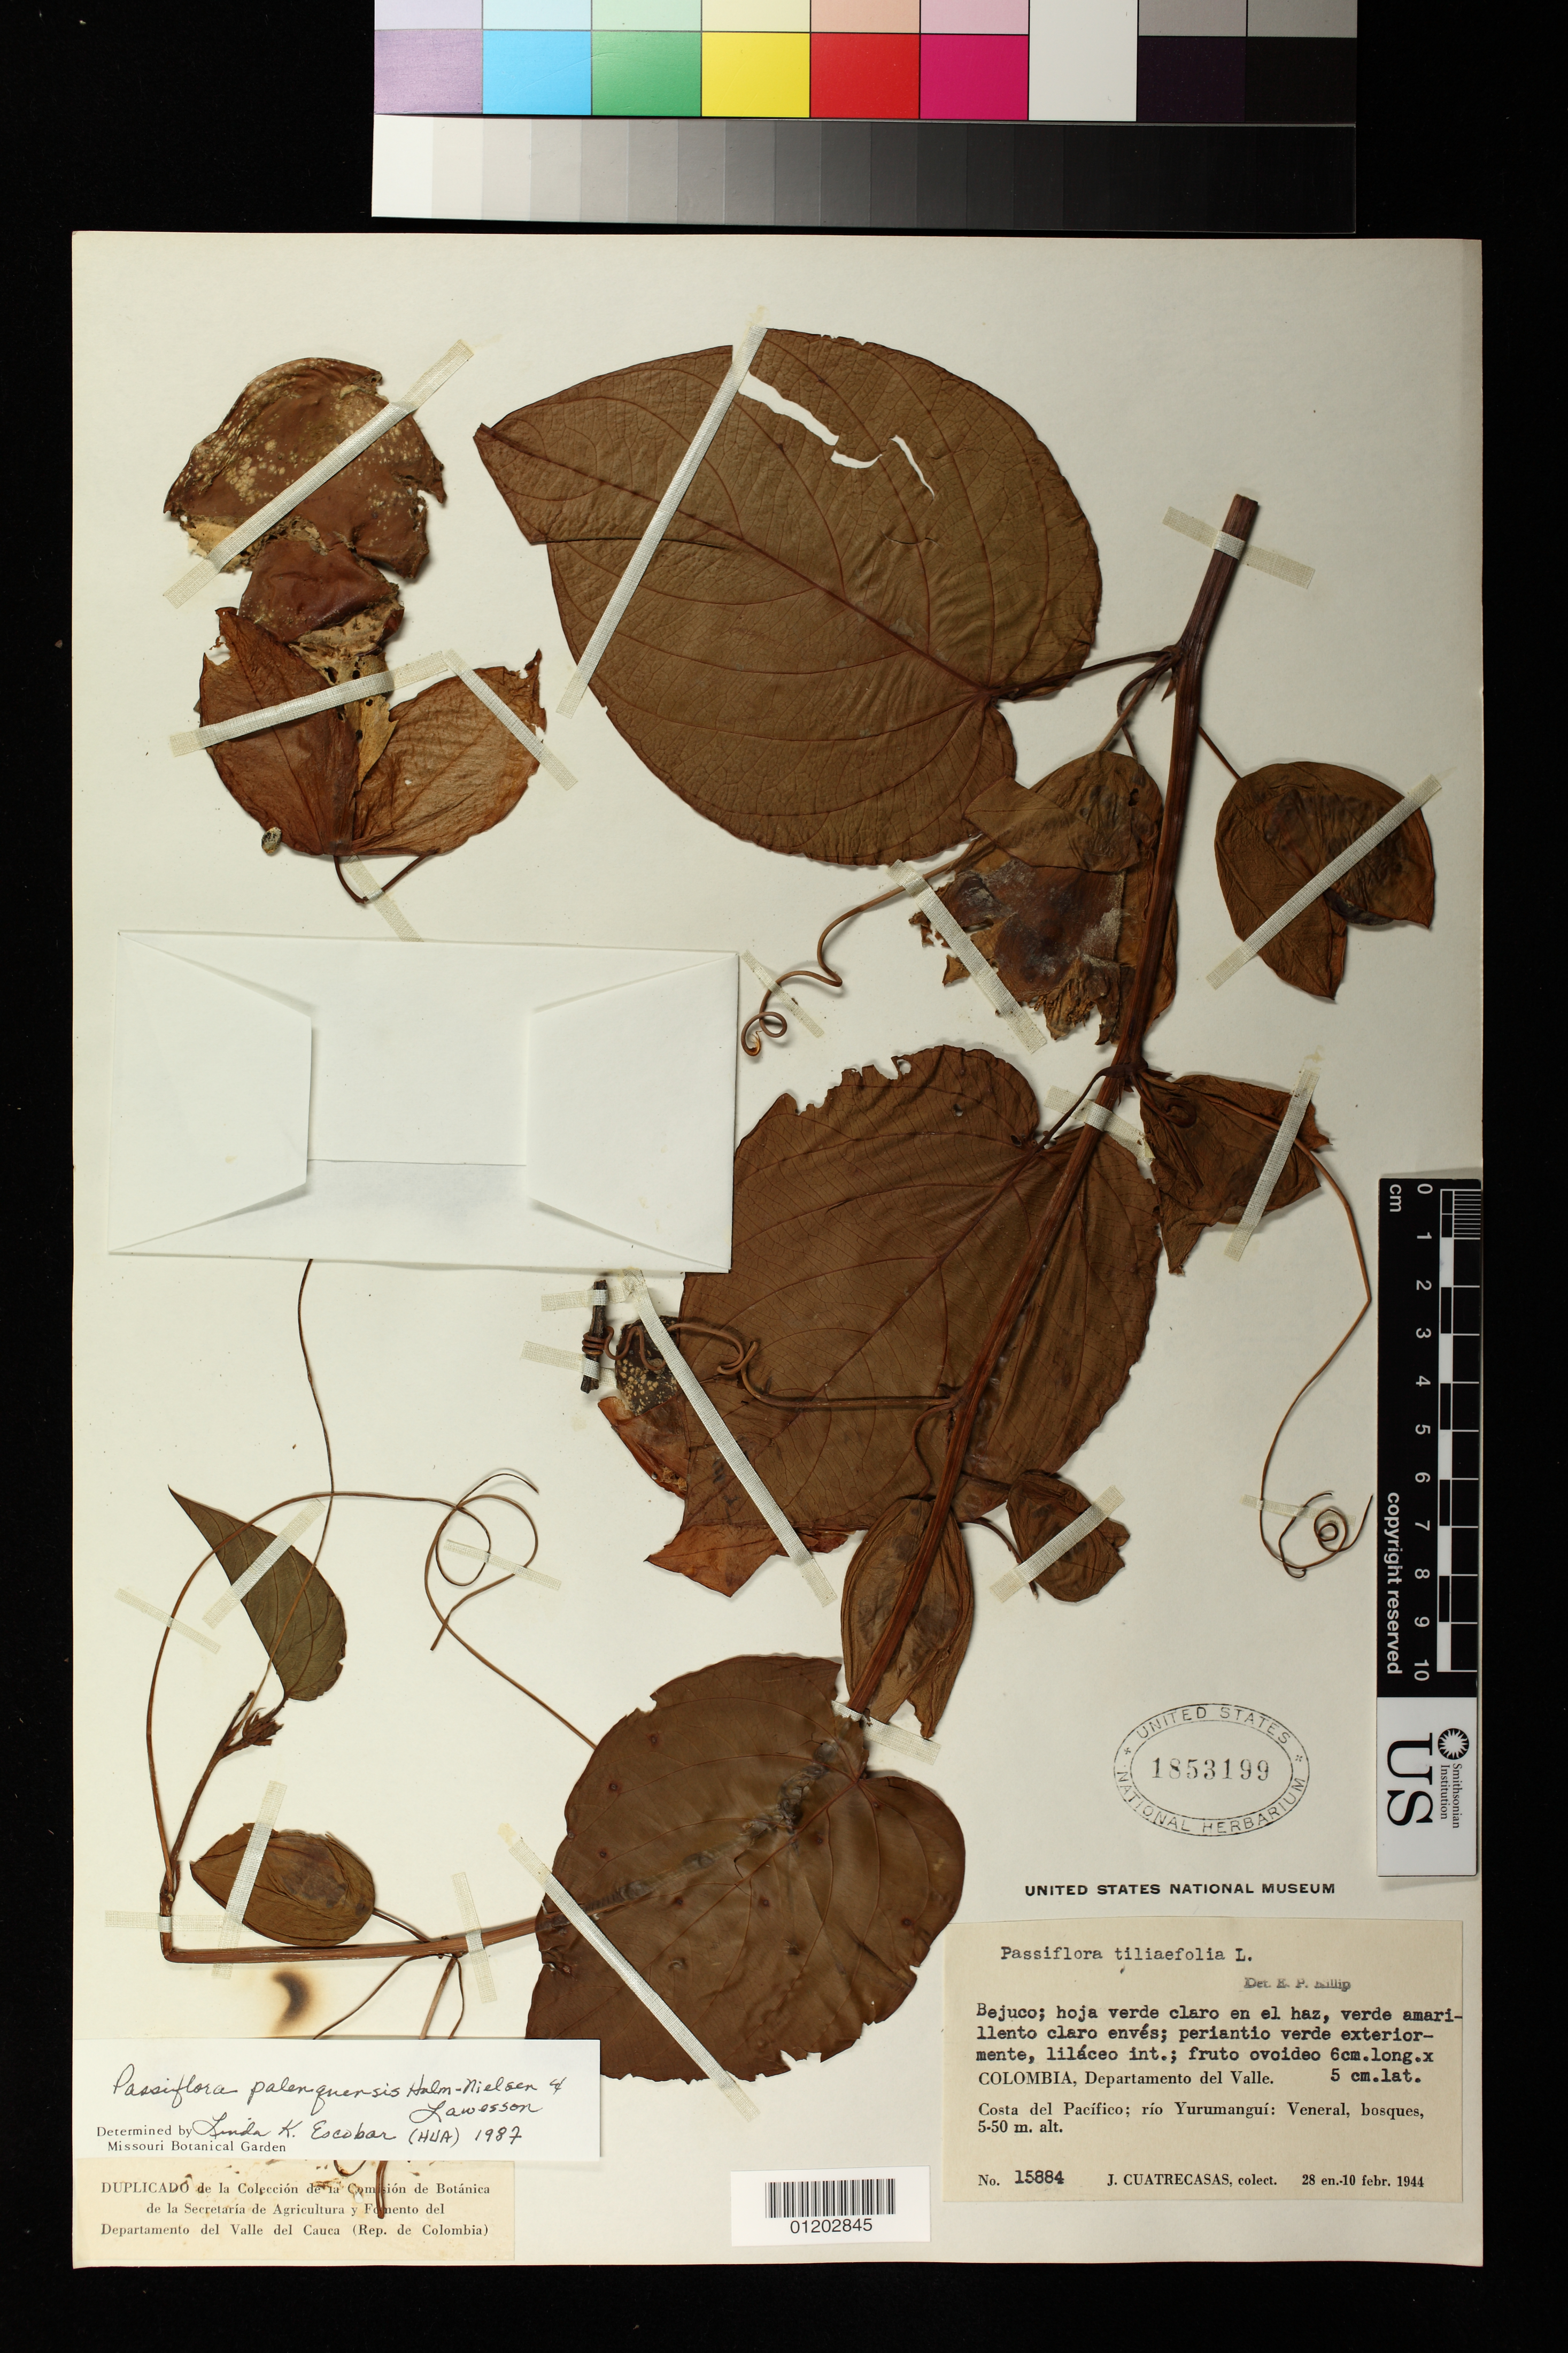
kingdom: Plantae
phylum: Tracheophyta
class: Magnoliopsida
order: Malpighiales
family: Passifloraceae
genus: Passiflora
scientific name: Passiflora palenquensis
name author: Holm-Niels. & Lawesson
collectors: J. Cuatrecasas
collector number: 15884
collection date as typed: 28 Jan 1944 to 10 Feb 1944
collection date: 1944-01-28/1944-02-10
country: Colombia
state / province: Valle del Cauca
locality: Costa del Pacifico; Rio Yurumangui: Veneral, Bosques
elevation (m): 5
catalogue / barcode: US 1853199